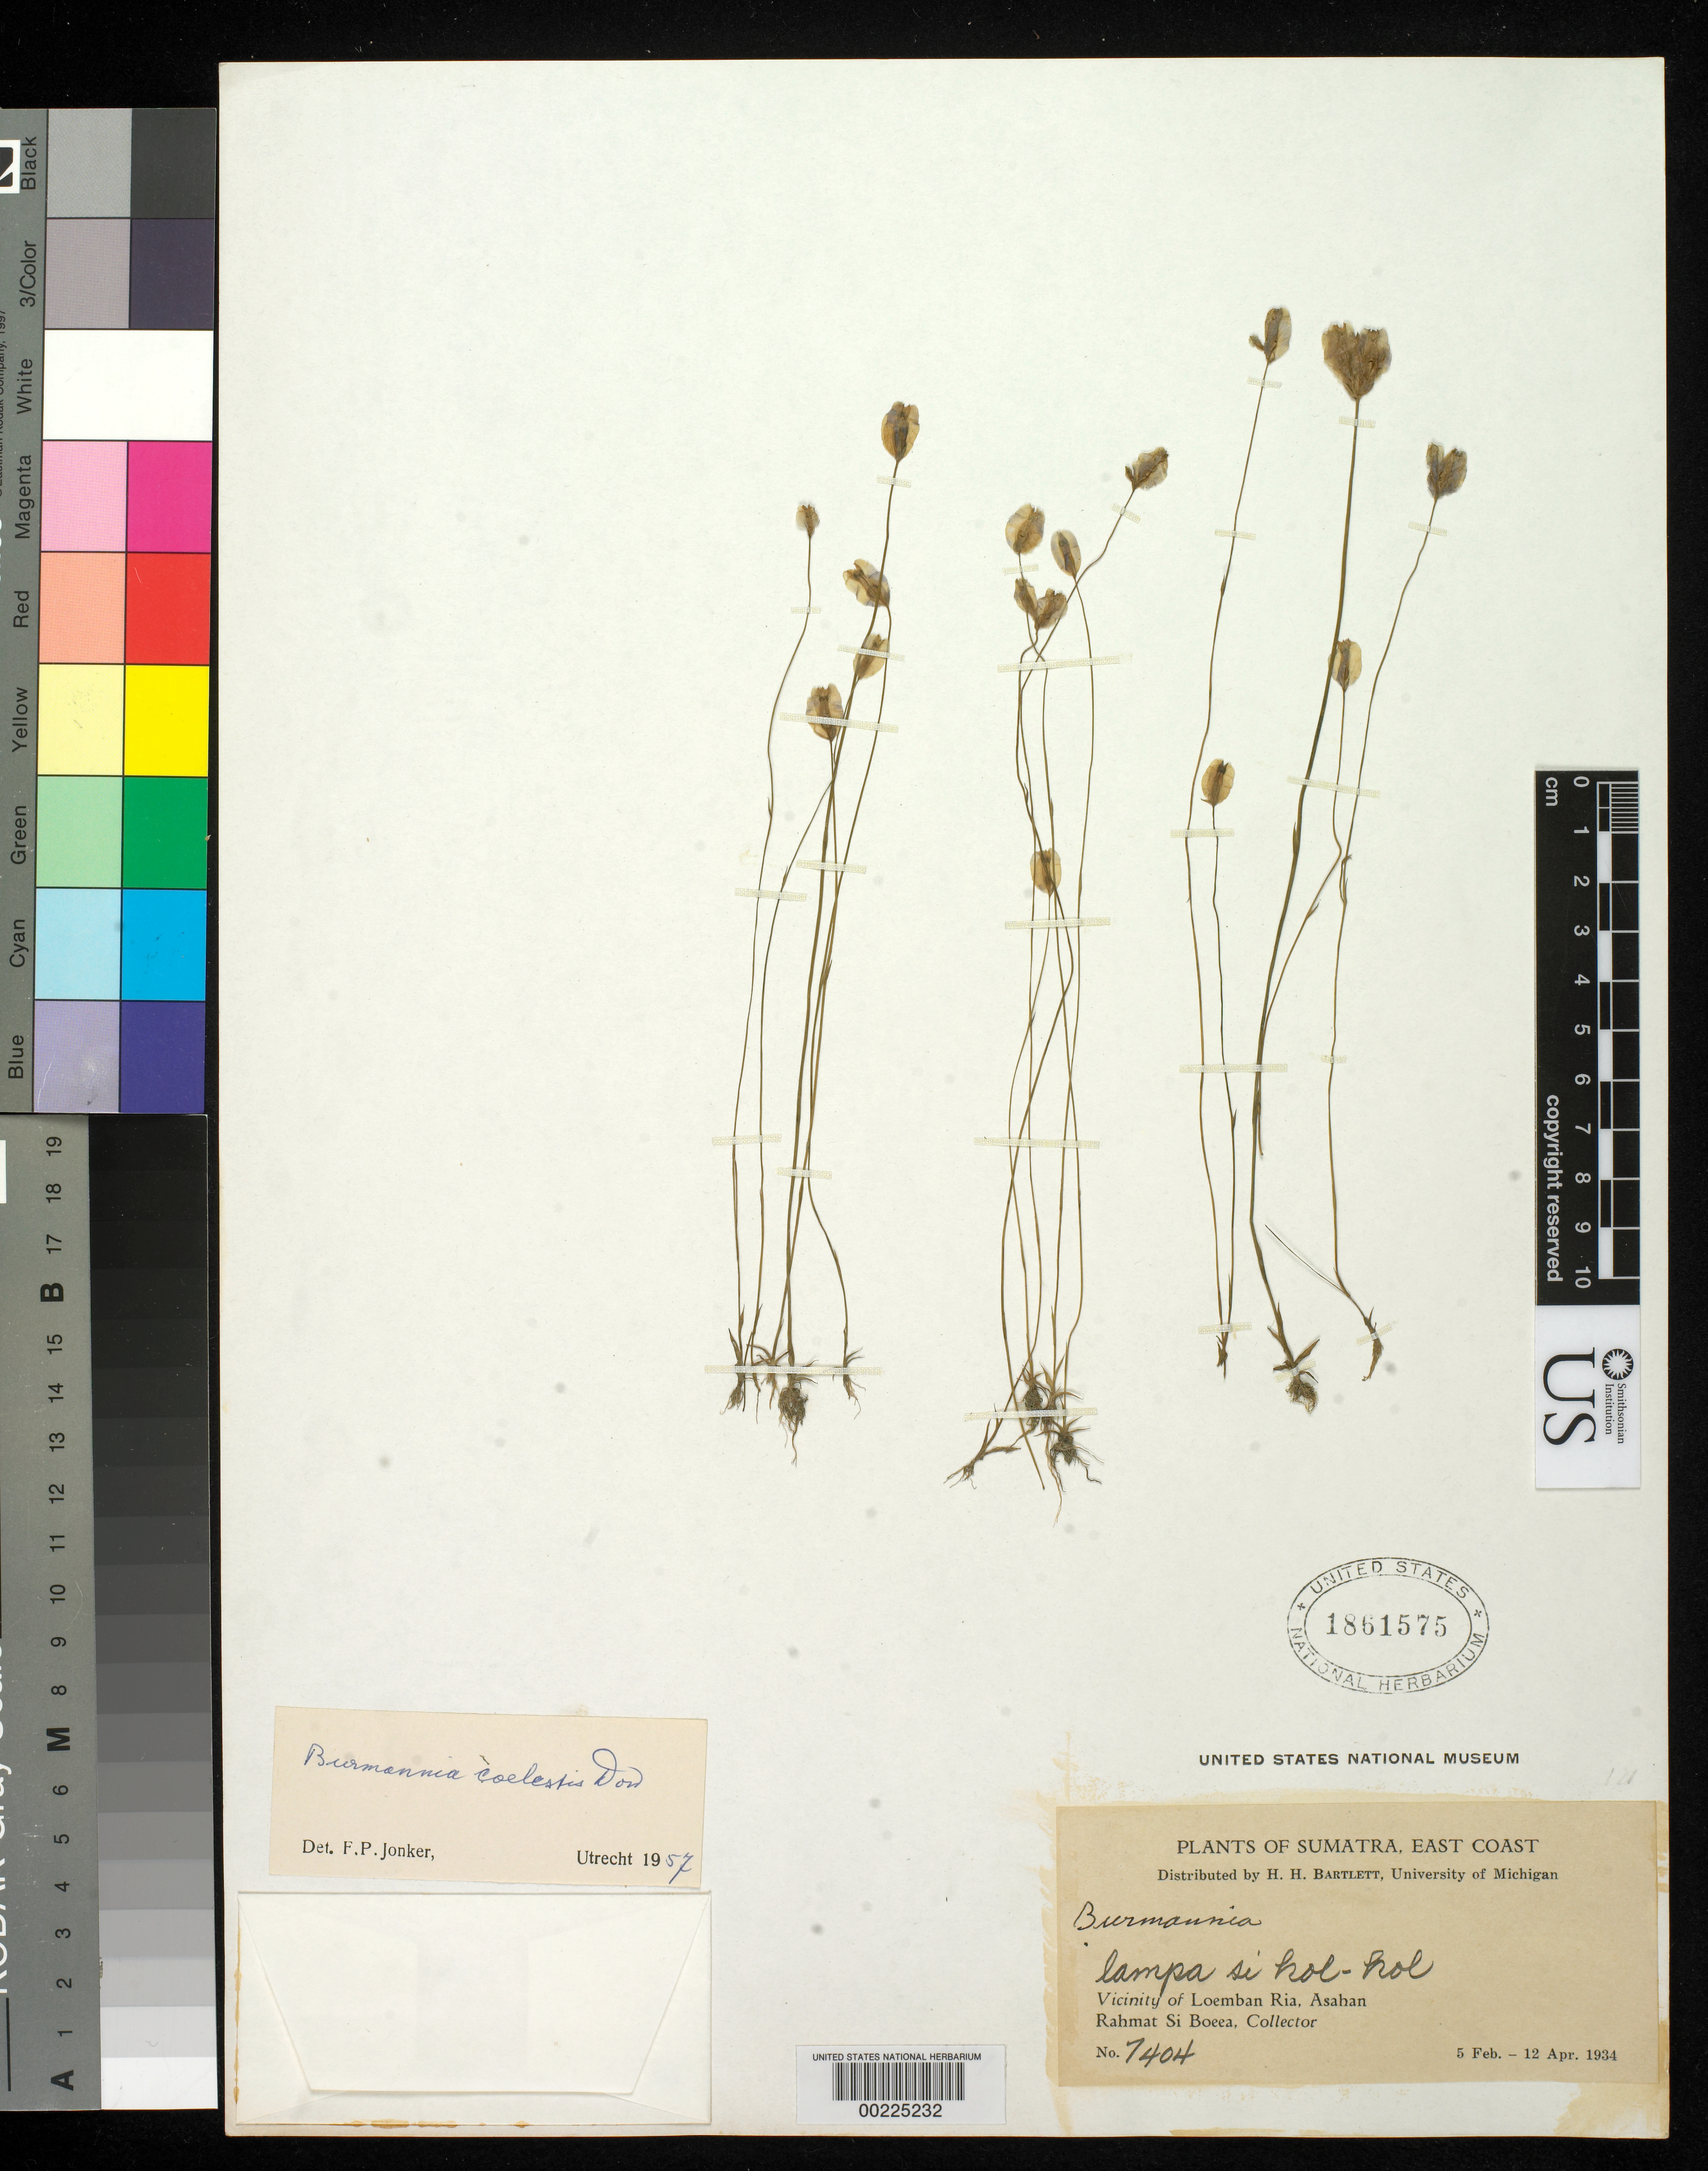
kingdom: Plantae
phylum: Tracheophyta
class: Liliopsida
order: Dioscoreales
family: Burmanniaceae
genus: Burmannia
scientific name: Burmannia coelestis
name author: D. Don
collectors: Rahmat Si Boeea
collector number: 7404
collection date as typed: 05 Feb 1934 to 12 Apr 1934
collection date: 1934-02-05/1934-04-12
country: Indonesia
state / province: Sumatra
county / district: Sumatera Utara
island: Sumatra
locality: Vicinity of Loemban Ria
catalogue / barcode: US 1861575